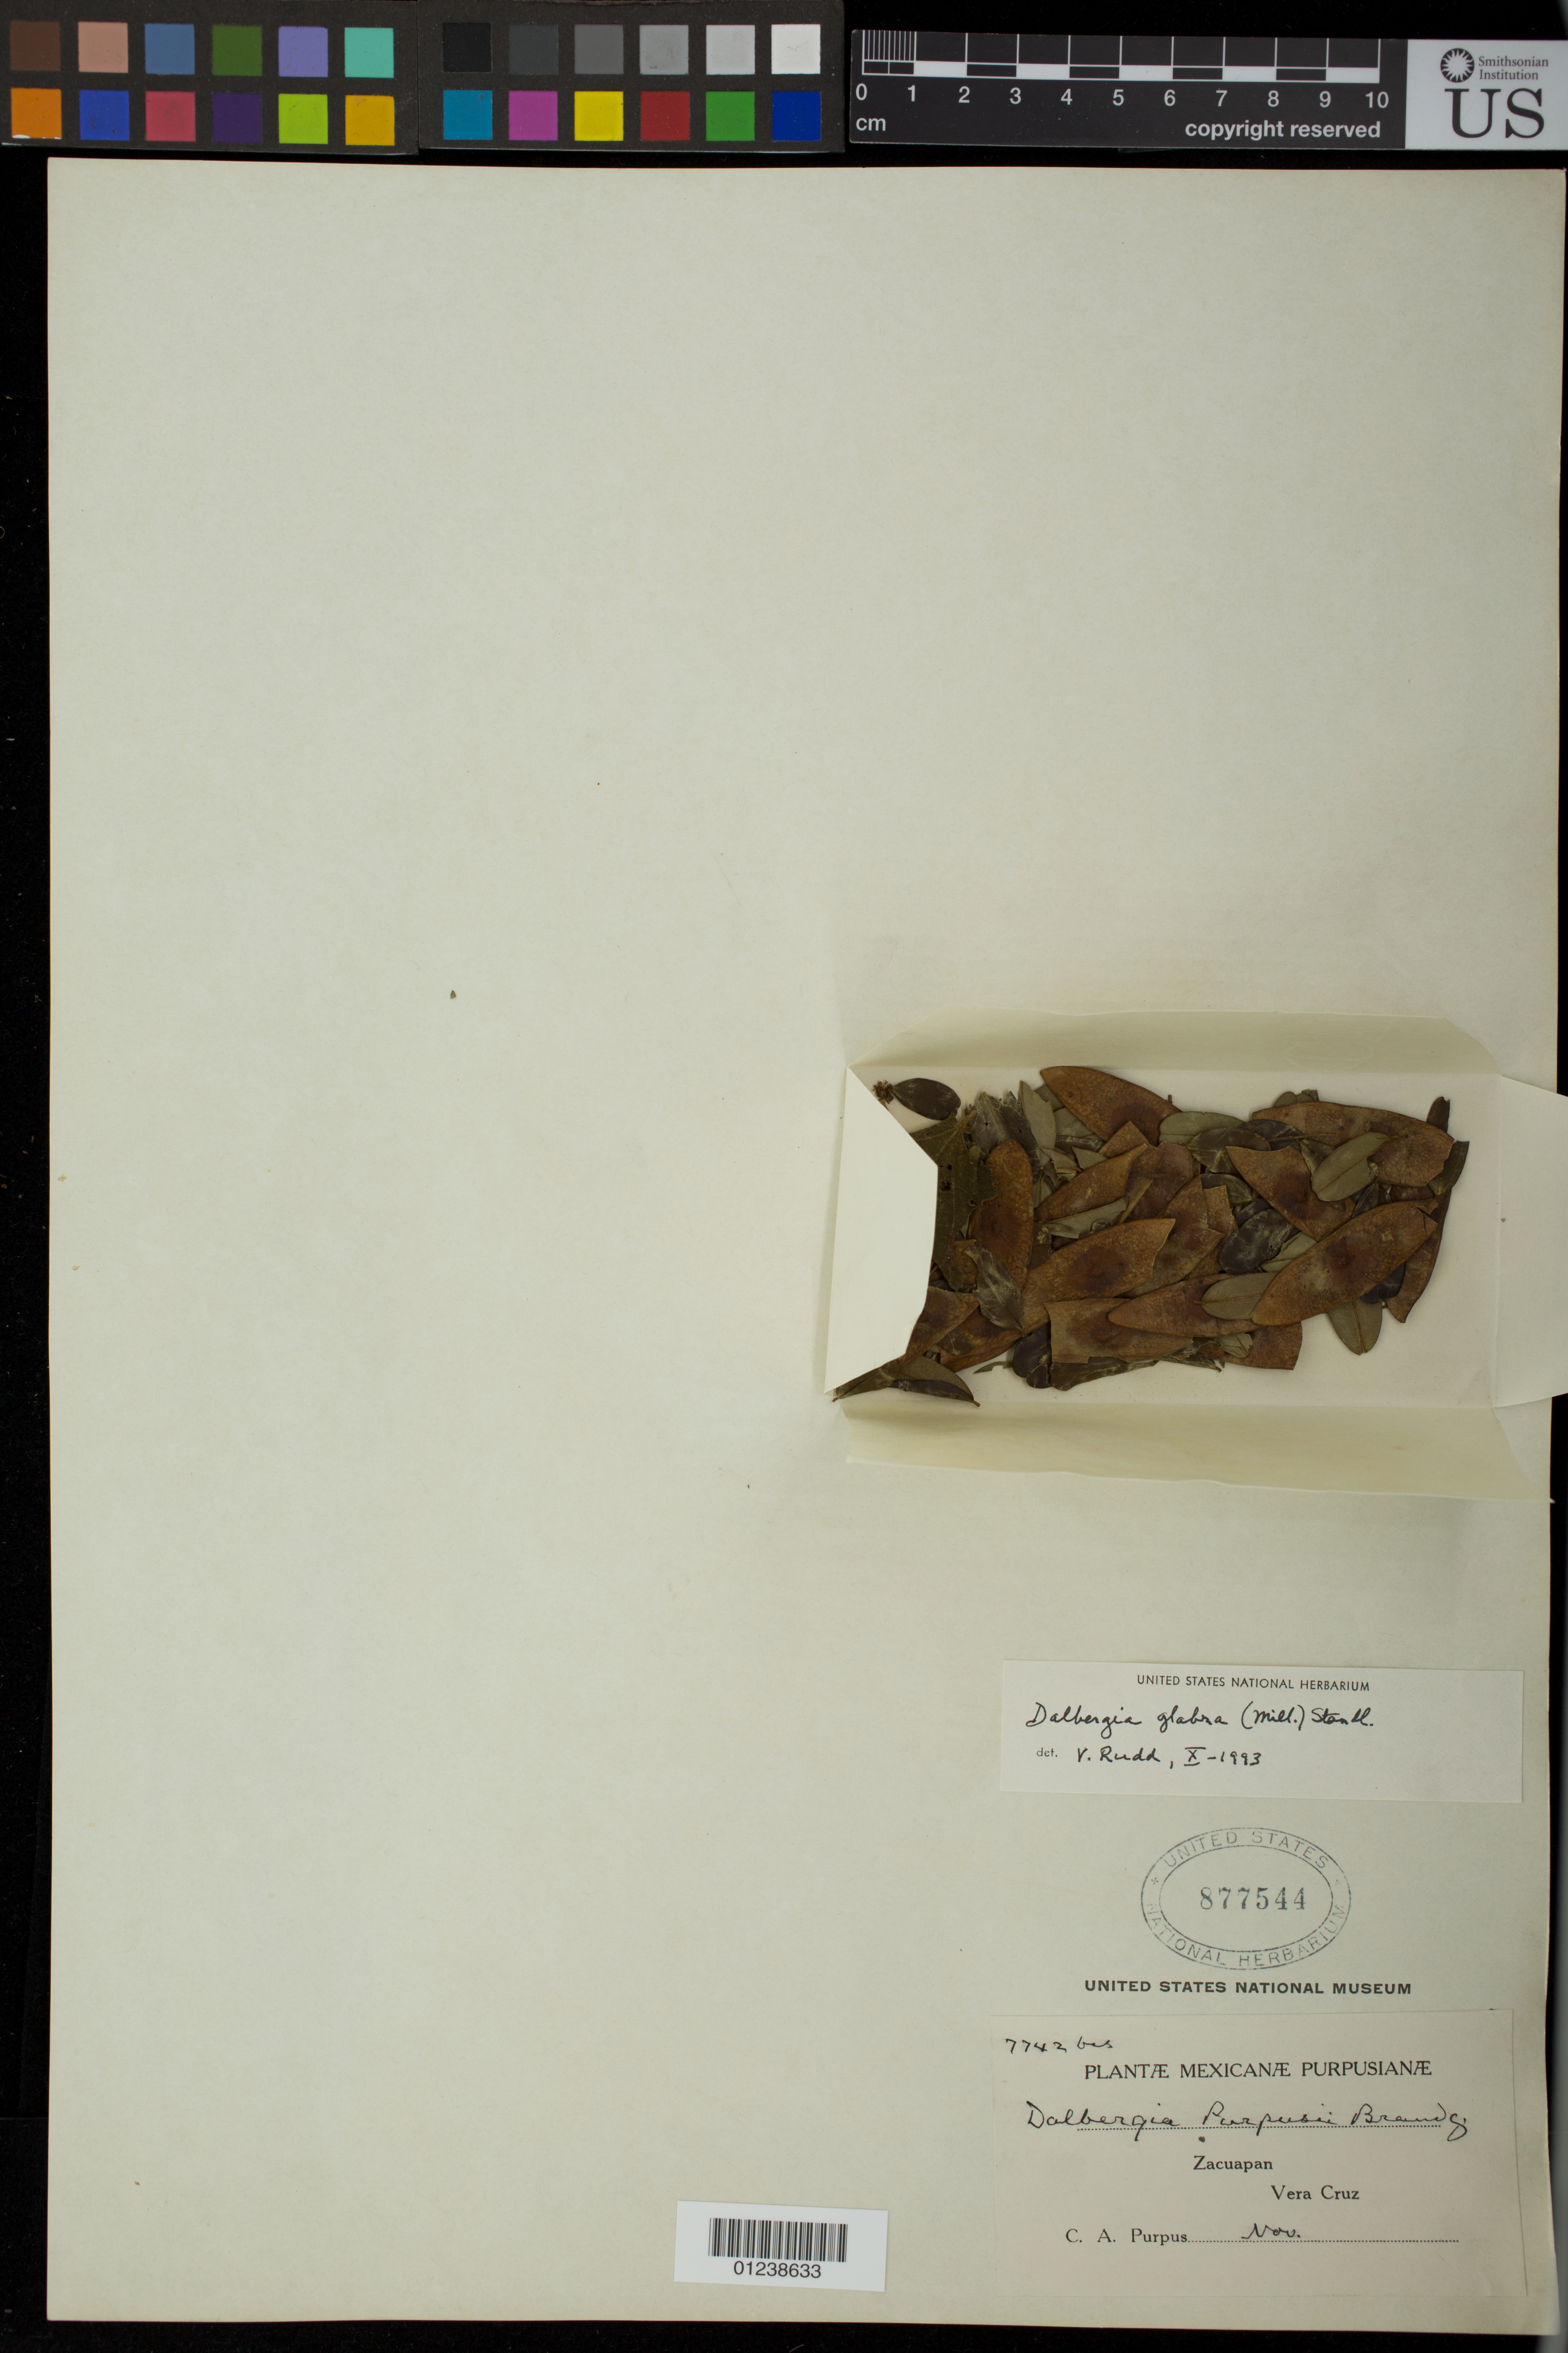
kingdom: Plantae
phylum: Tracheophyta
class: Magnoliopsida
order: Fabales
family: Fabaceae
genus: Dalbergia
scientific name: Dalbergia glabra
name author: (Mill.) Standl.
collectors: C. A. Purpus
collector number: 7742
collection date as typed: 1916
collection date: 1916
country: Mexico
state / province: Veracruz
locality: Zacuapan, Vera Cruz.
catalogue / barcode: US 877544